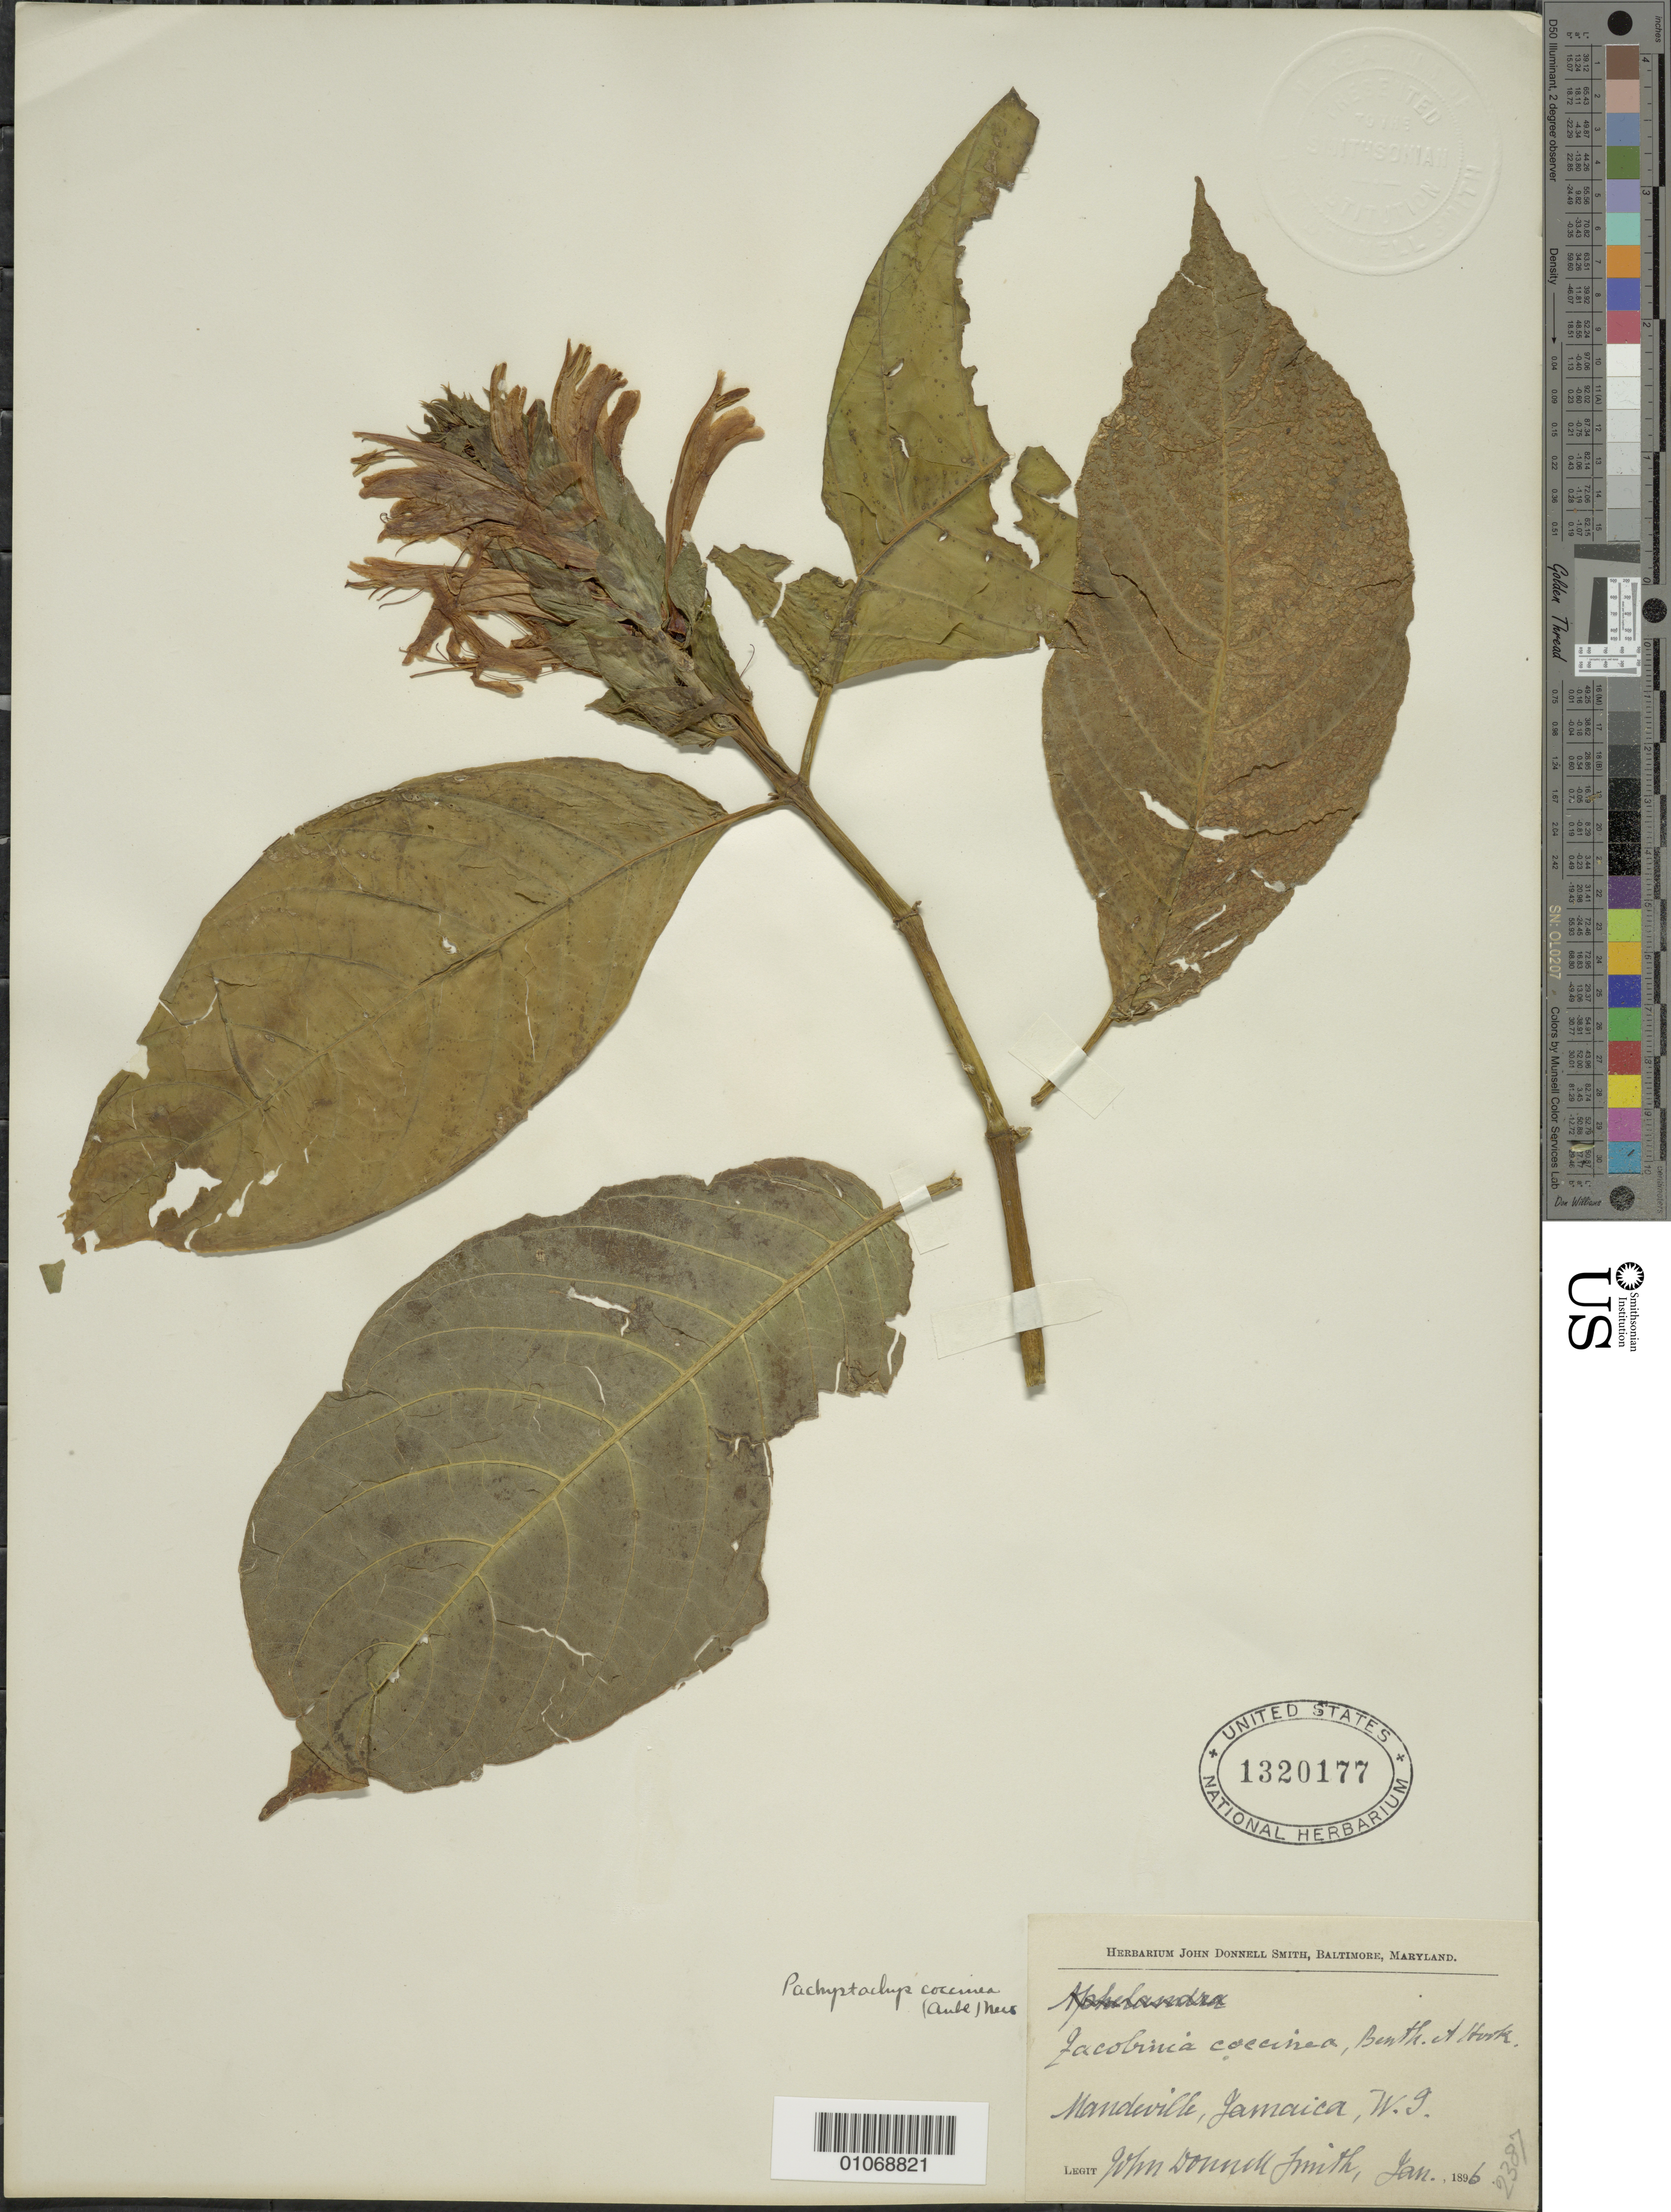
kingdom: Plantae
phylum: Tracheophyta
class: Magnoliopsida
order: Lamiales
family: Acanthaceae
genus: Pachystachys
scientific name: Pachystachys spicata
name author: (Ruiz & Pav.) Wassh.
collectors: J. Donnell Smith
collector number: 2387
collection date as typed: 01 Jan 1896 to 31 Jan 1896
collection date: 1896-01-01/1896-01-31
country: Jamaica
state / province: Manchester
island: Jamaica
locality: Mandeville.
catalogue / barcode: US 1320177